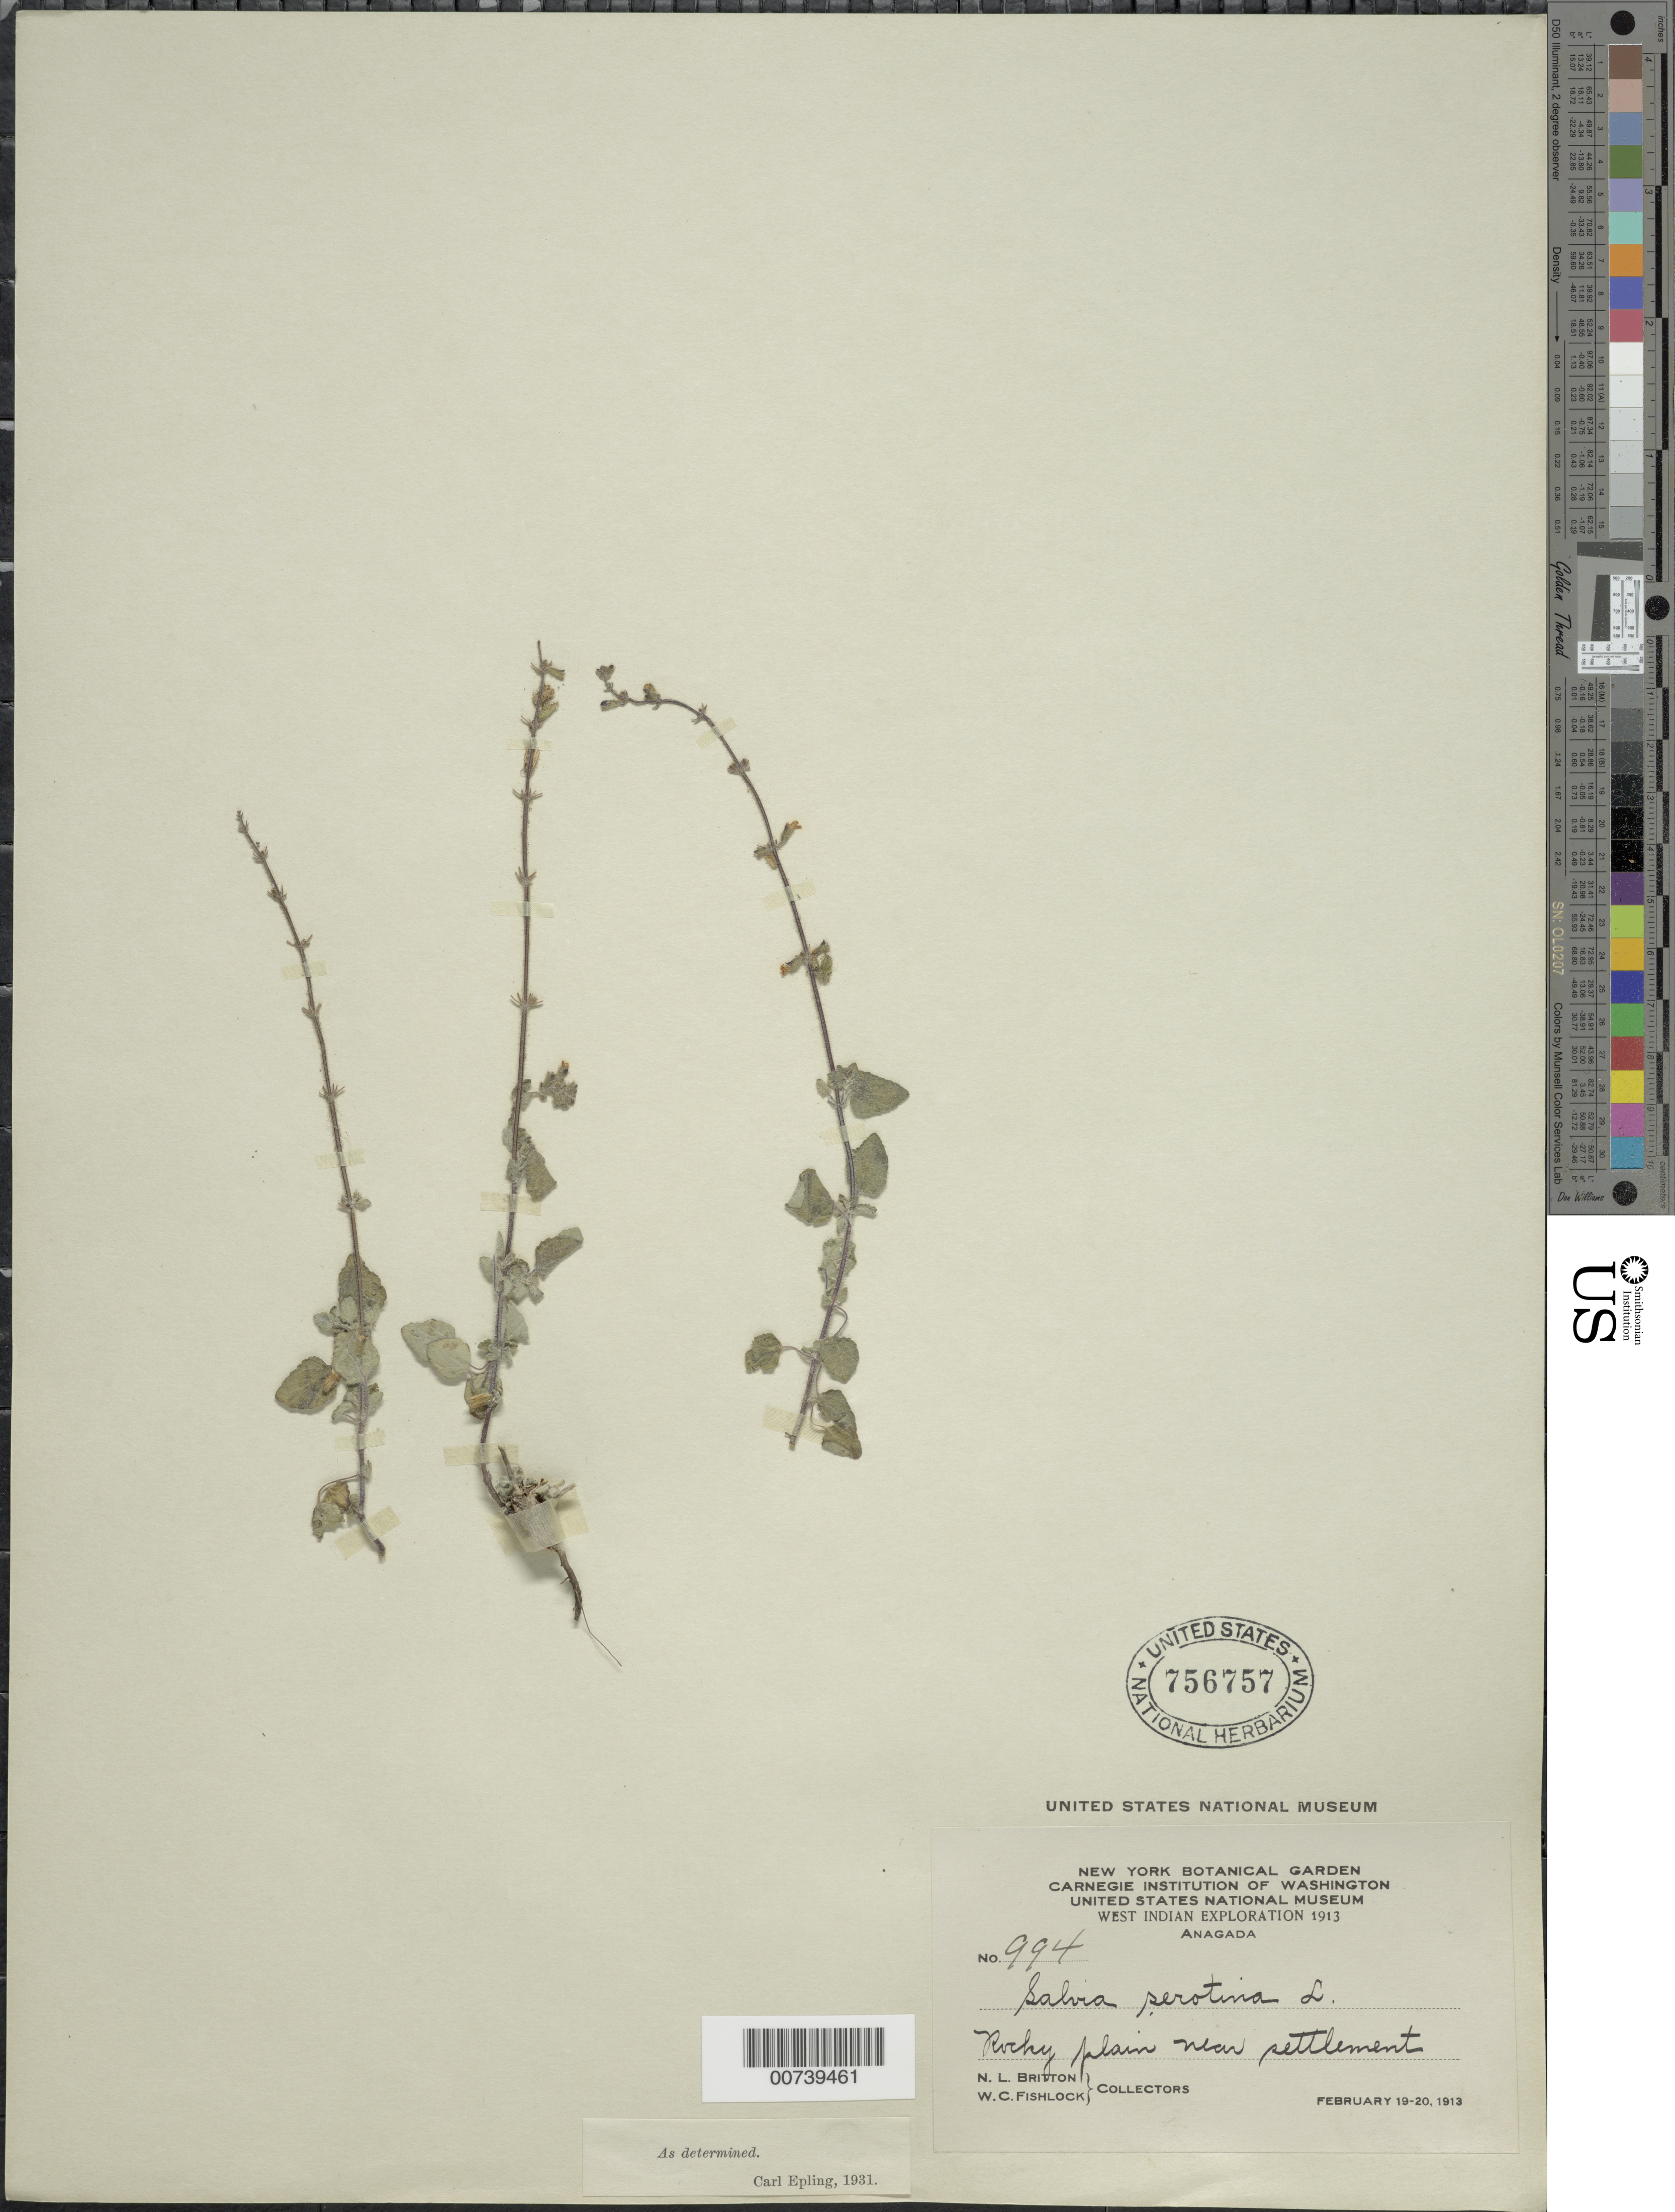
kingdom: Plantae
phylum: Tracheophyta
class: Magnoliopsida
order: Lamiales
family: Lamiaceae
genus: Salvia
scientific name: Salvia serotina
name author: L.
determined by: Epling, C. C.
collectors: N. Britton & W. Fishlock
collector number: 994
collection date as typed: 19 Feb 1913 to 20 Feb 1913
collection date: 1913-02-19/1913-02-20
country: British Virgin Islands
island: Anegada I.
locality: near settlement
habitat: Rocky plain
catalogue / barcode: US 756757